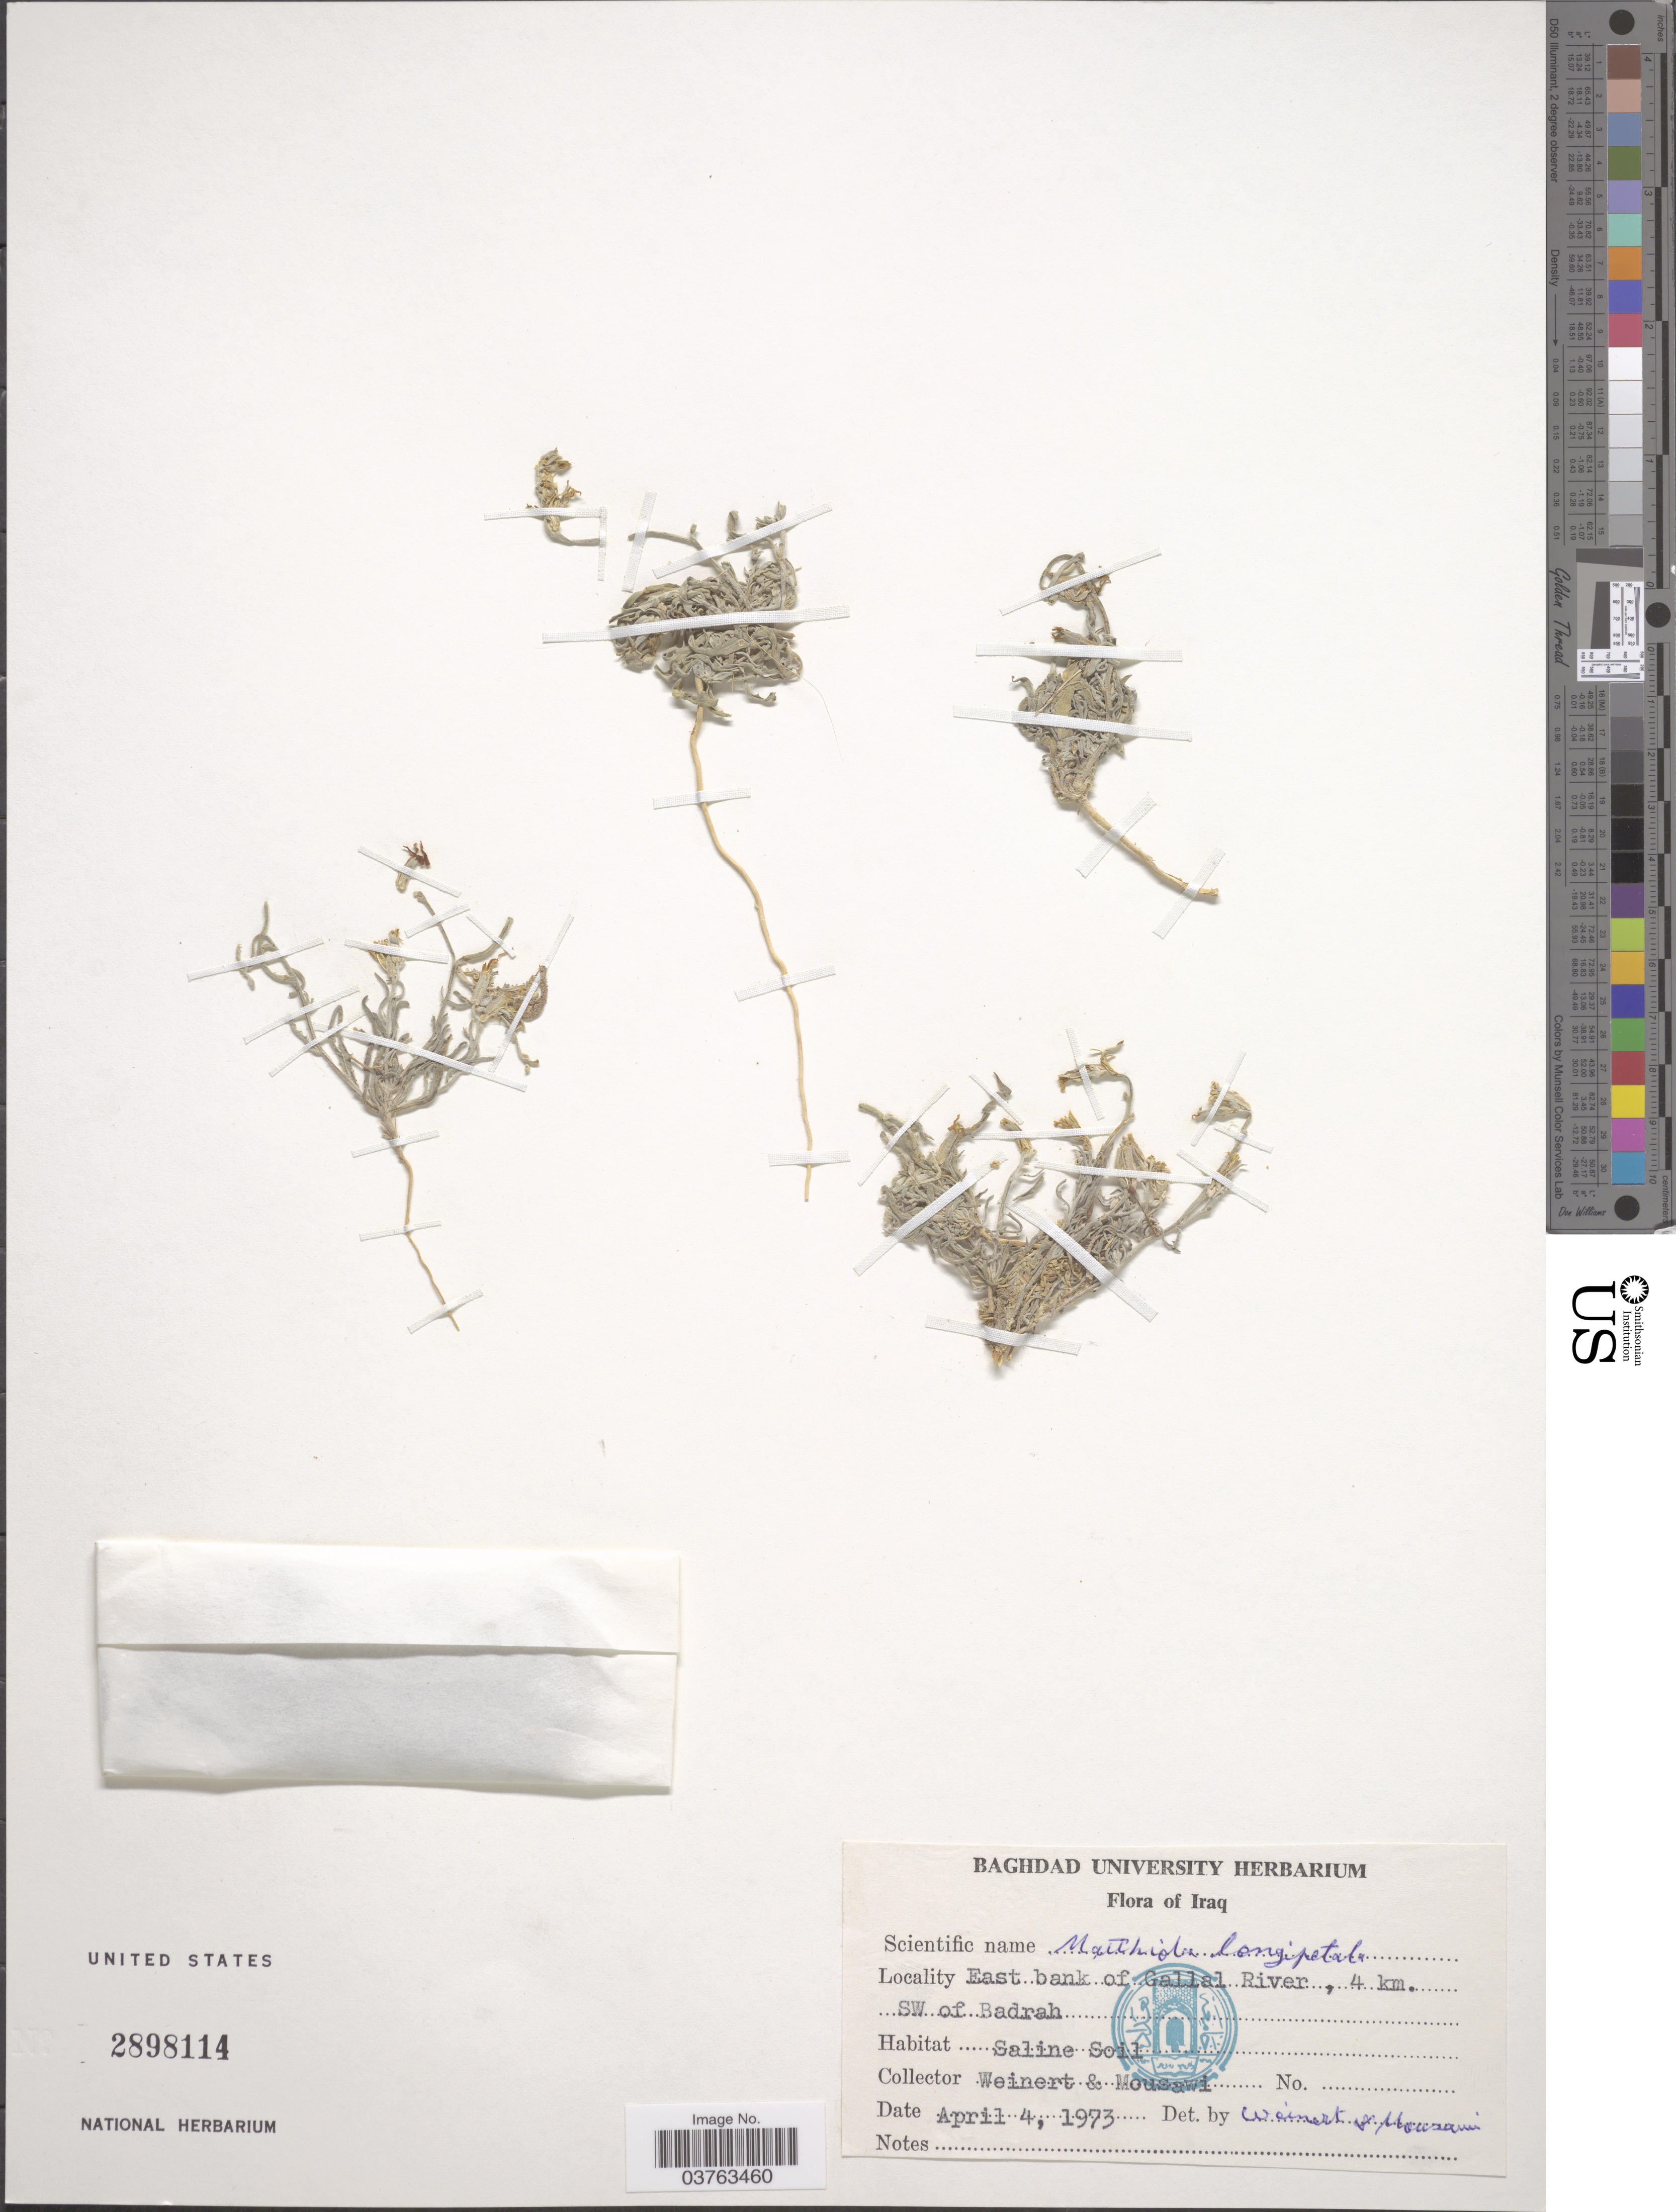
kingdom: Plantae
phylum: Tracheophyta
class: Magnoliopsida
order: Brassicales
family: Brassicaceae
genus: Matthiola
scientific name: Matthiola longipetala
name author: (Vent.) DC.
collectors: Weinert, -- & Mousawi, --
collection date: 1973-04-04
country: Iraq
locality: East bank of Gallal River, 4 km. SW of Badrah.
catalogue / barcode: US 2898114